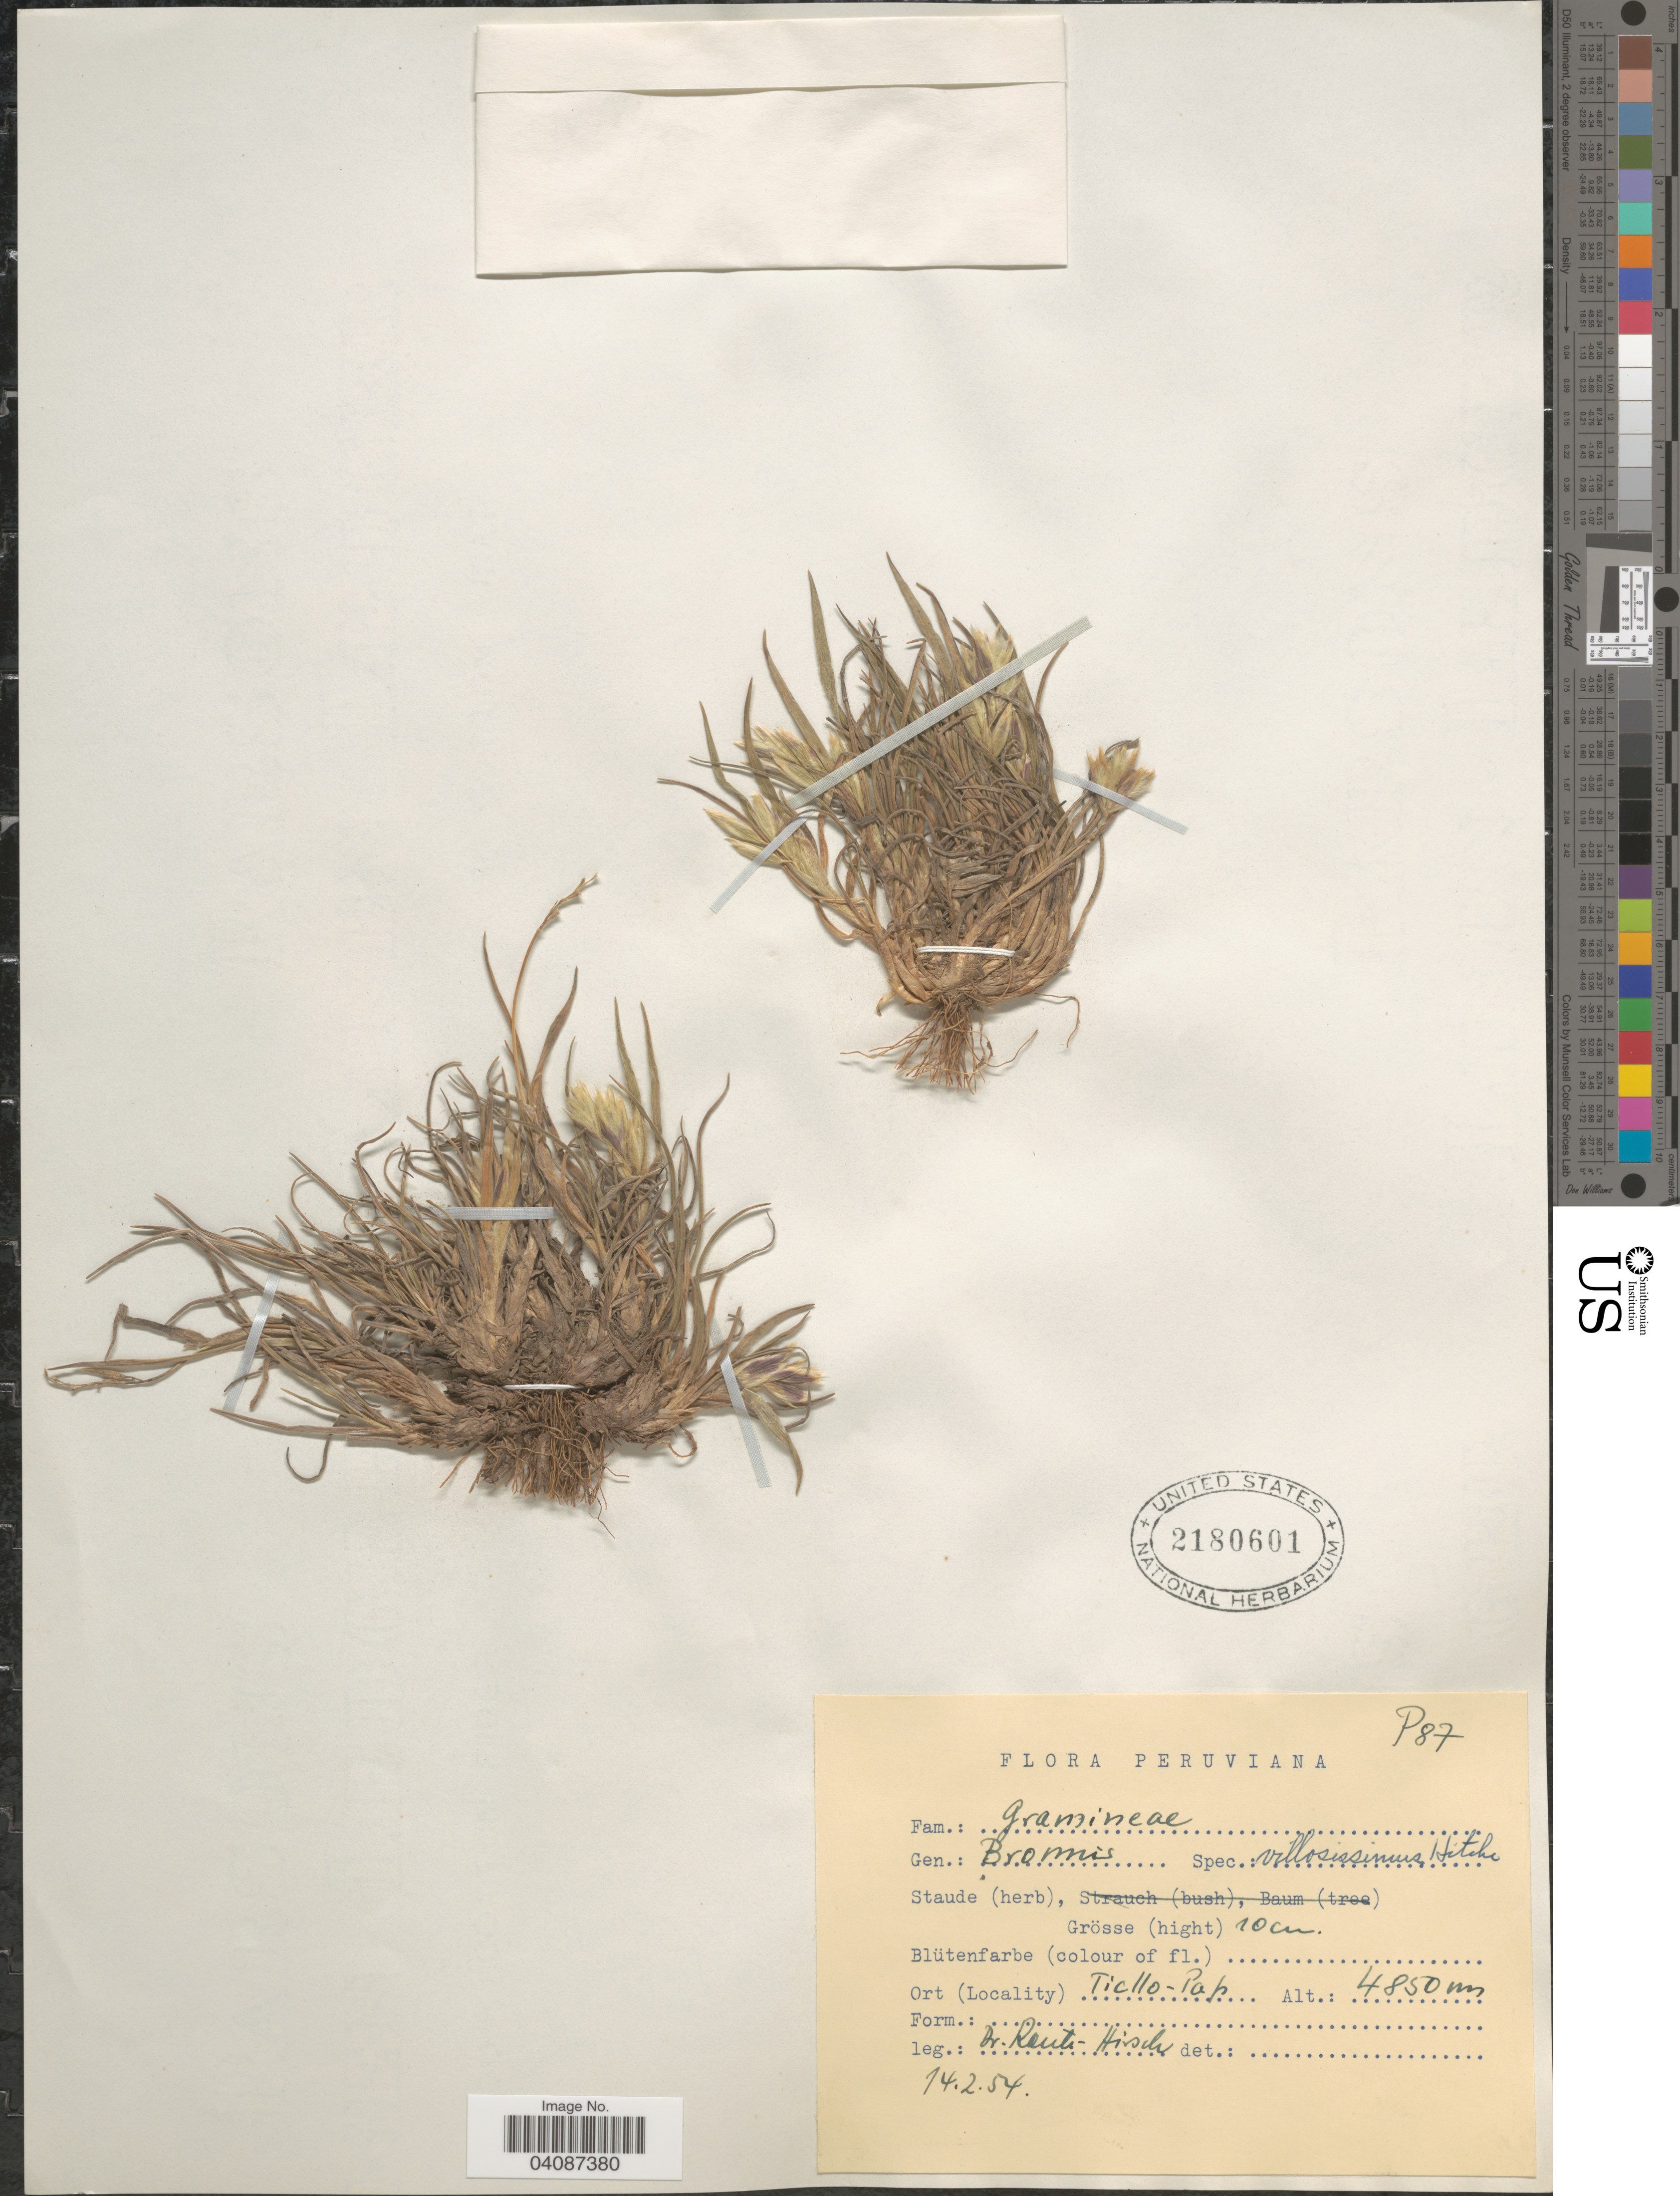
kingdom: Plantae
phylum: Tracheophyta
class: Liliopsida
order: Poales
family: Poaceae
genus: Bromus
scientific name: Bromus villosissimus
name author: Hitchc.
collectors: W. Rauh & G. Hirsch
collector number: P87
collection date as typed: Transcribed d/m/y: 14/2/54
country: Peru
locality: Ticllo Pass.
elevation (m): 4850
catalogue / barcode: US 2180601